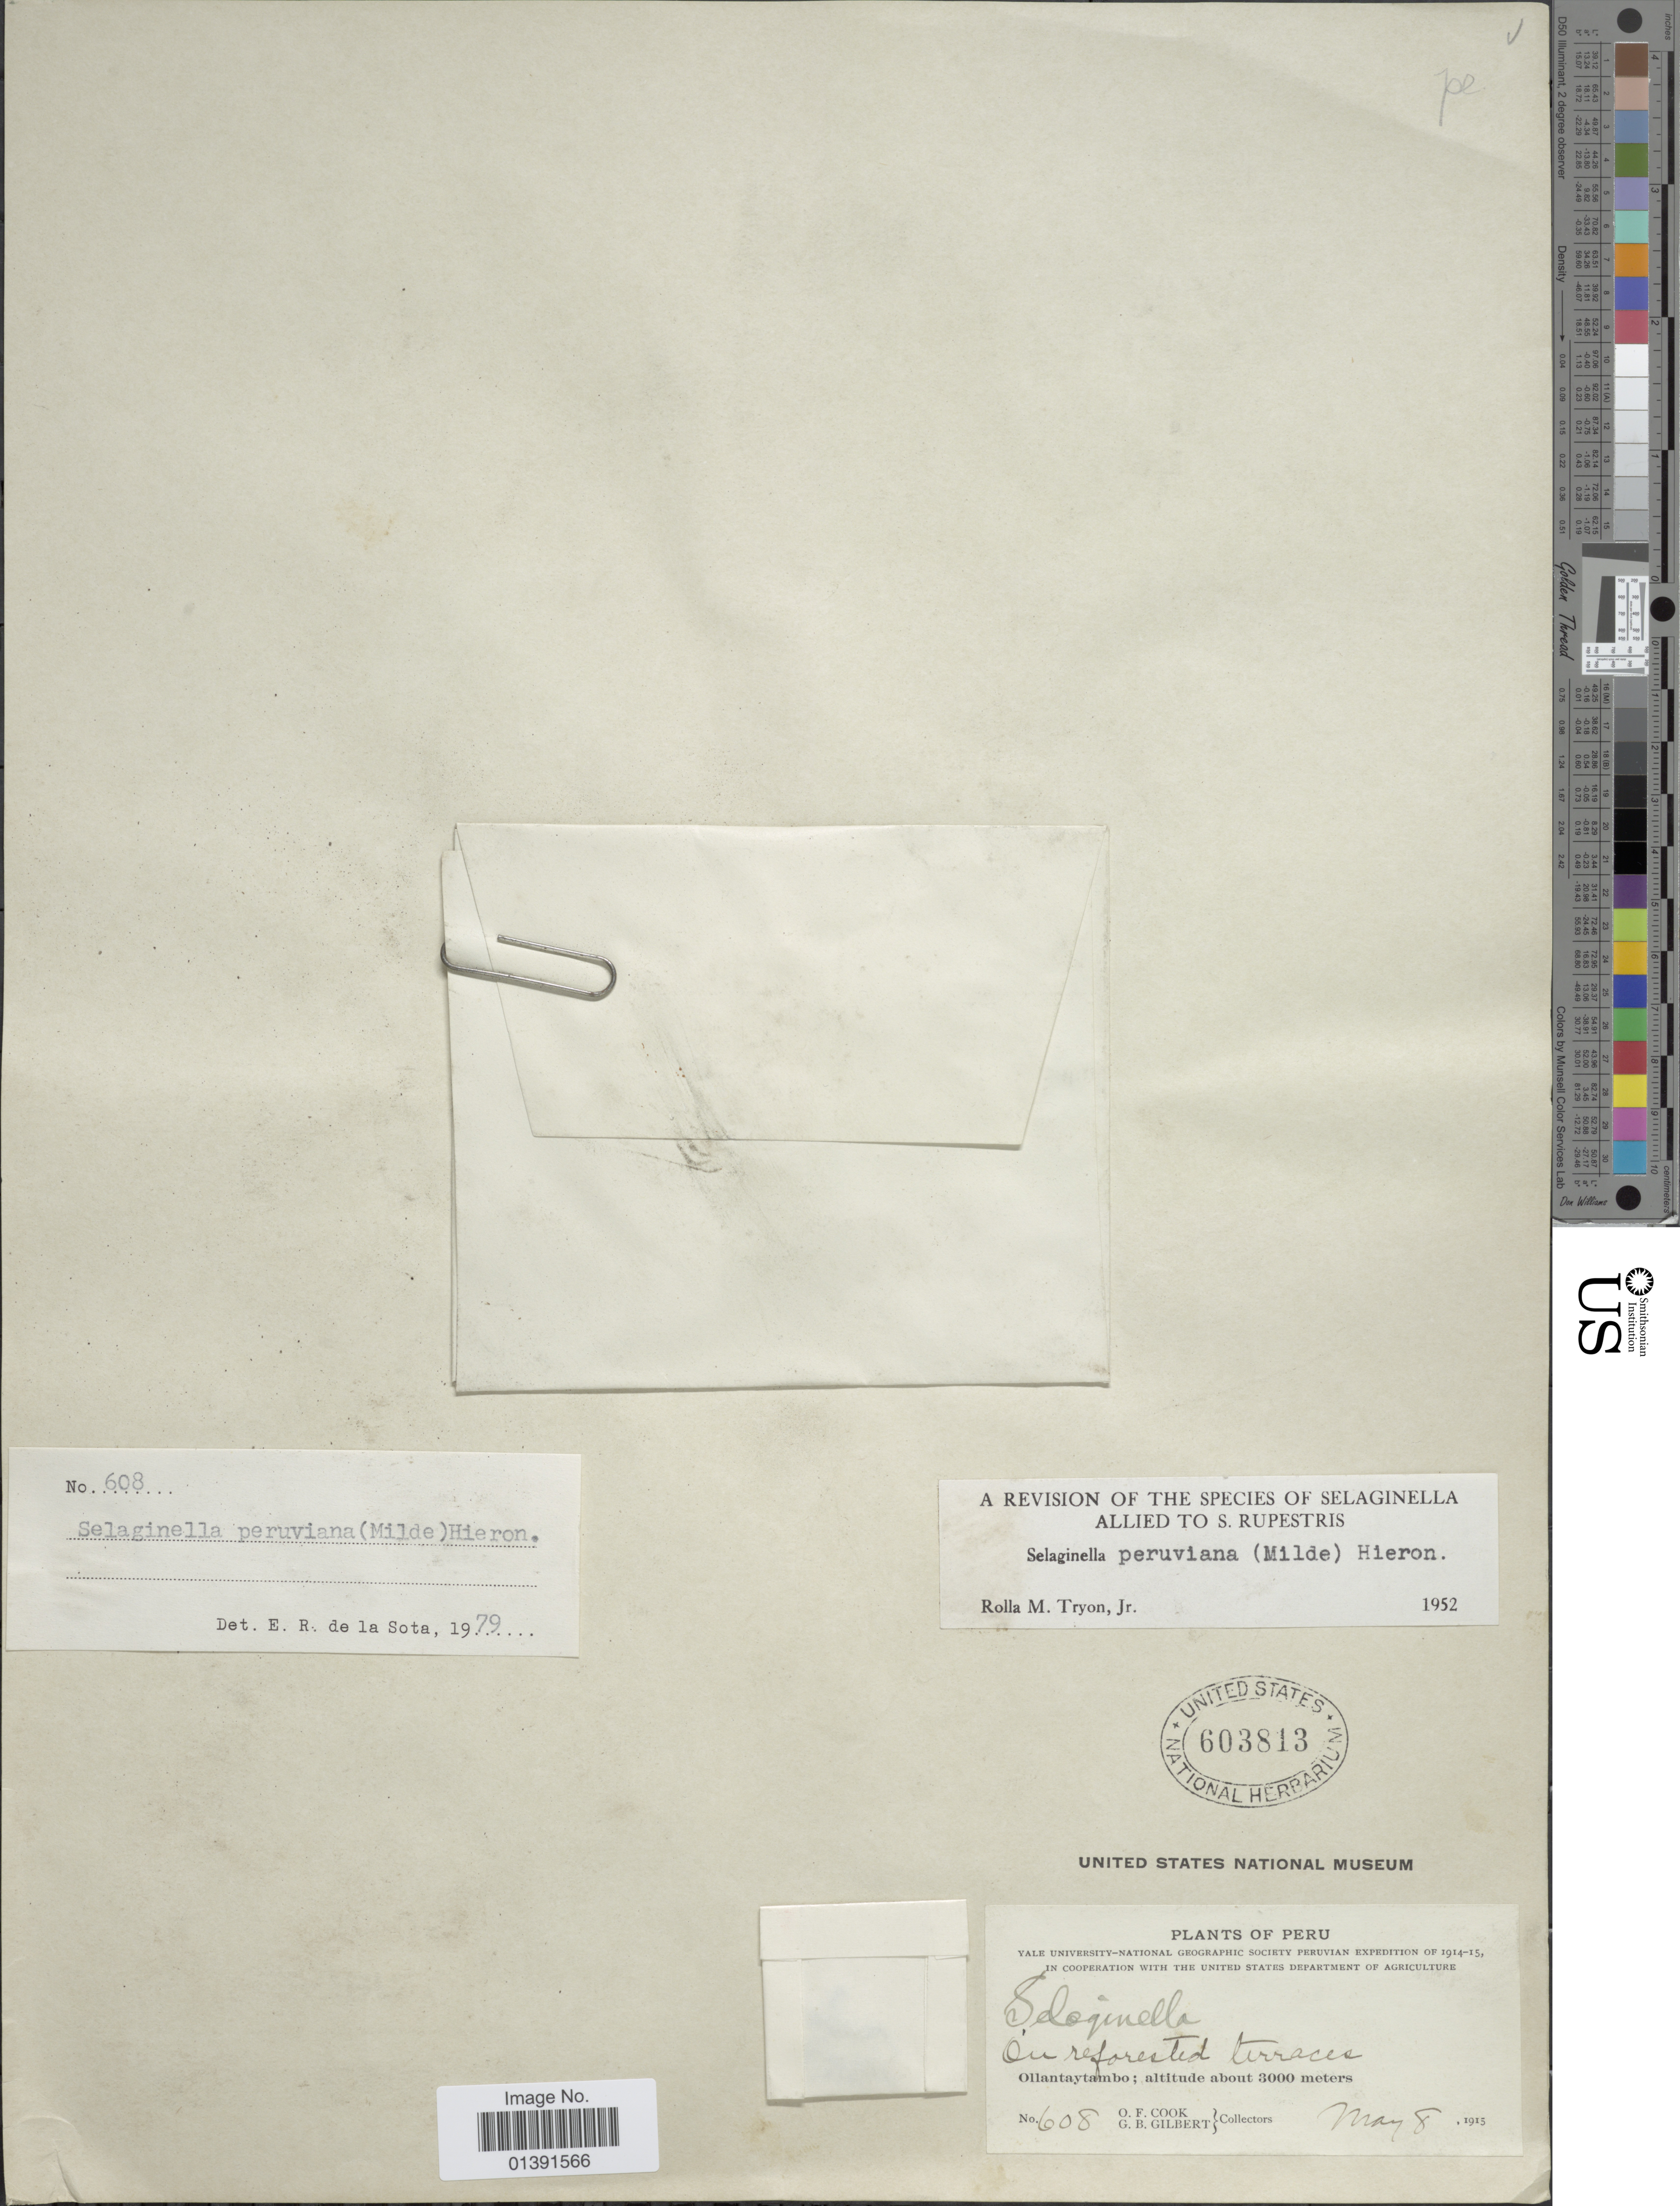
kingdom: Plantae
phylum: Tracheophyta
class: Lycopodiopsida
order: Selaginellales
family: Selaginellaceae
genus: Selaginella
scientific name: Selaginella peruviana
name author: (Milde) Hieron.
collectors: O. F. Cook & G. B. Gilbert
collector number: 608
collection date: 1915-05-08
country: Peru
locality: Ollantaytambo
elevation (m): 3000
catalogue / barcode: US 603813